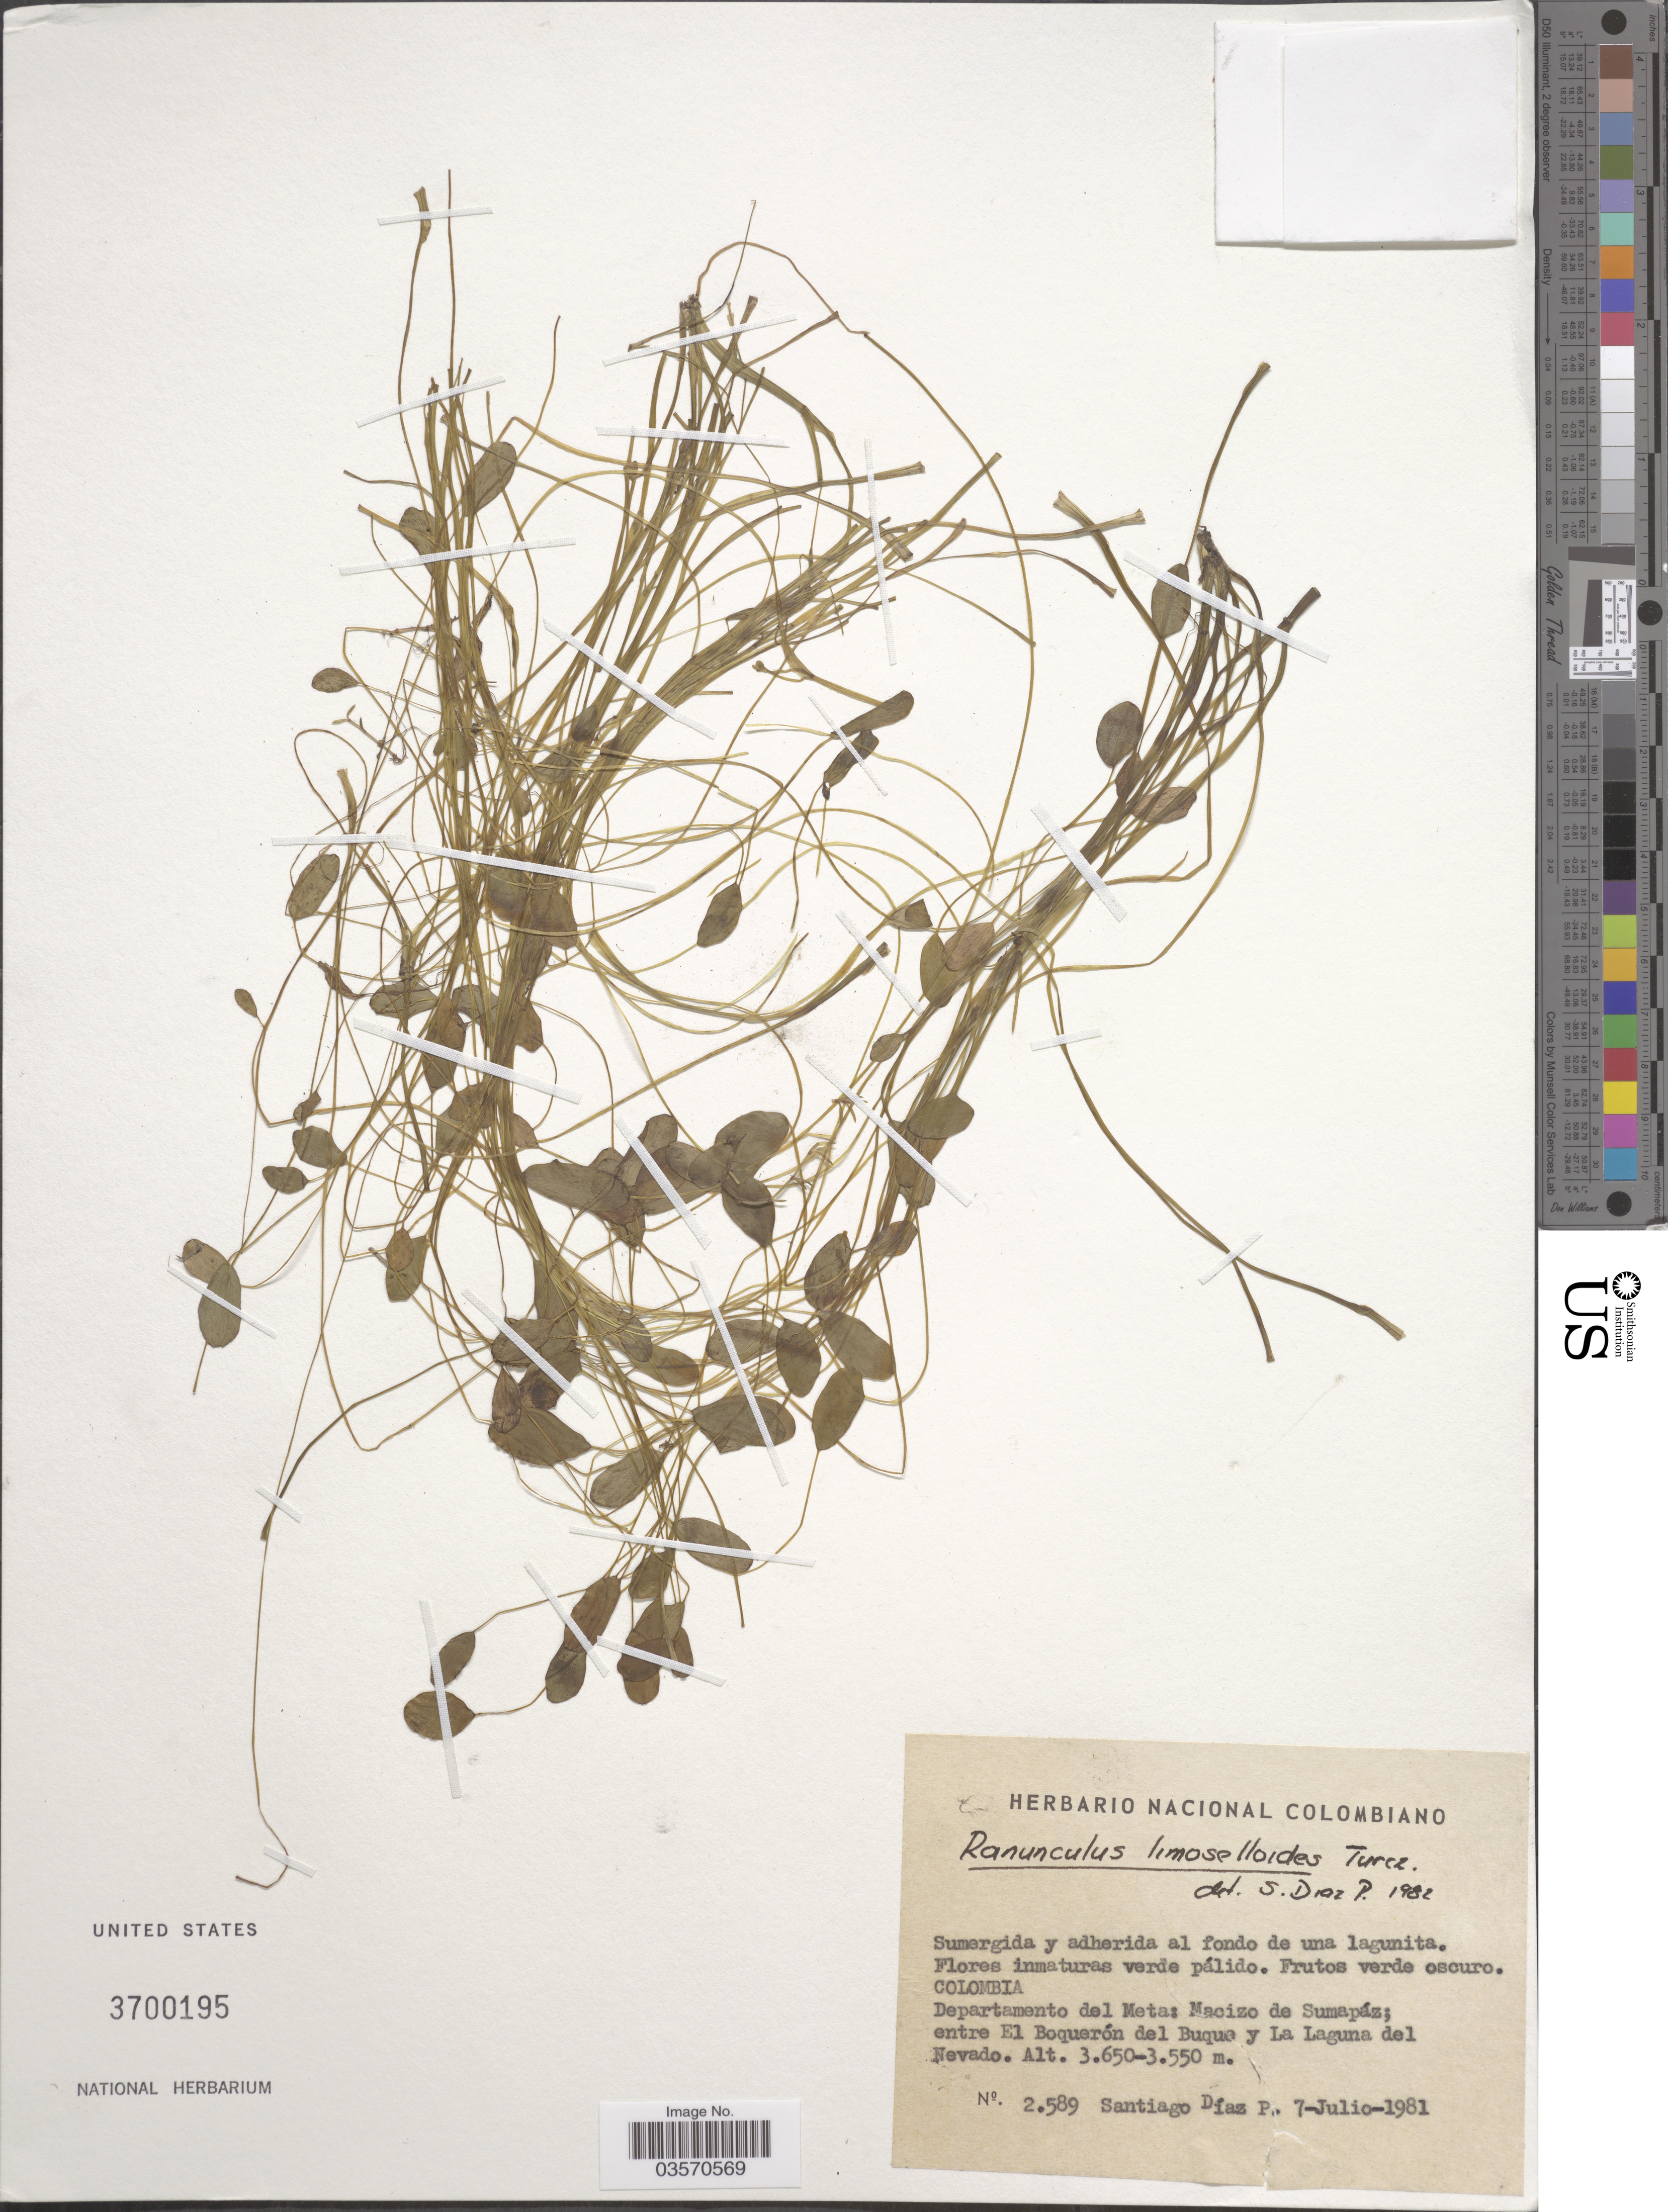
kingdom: Plantae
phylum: Tracheophyta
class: Magnoliopsida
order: Ranunculales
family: Ranunculaceae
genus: Ranunculus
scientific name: Ranunculus limoselloides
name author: Turcz.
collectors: S. Diaz P.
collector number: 2589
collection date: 1981-07-07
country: Colombia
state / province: Meta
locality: Departamento del Meta; Macizo de Sumapáz; entre El Boquerón del Buque y La Laguna del Nevado.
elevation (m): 3550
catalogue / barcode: US 3700195